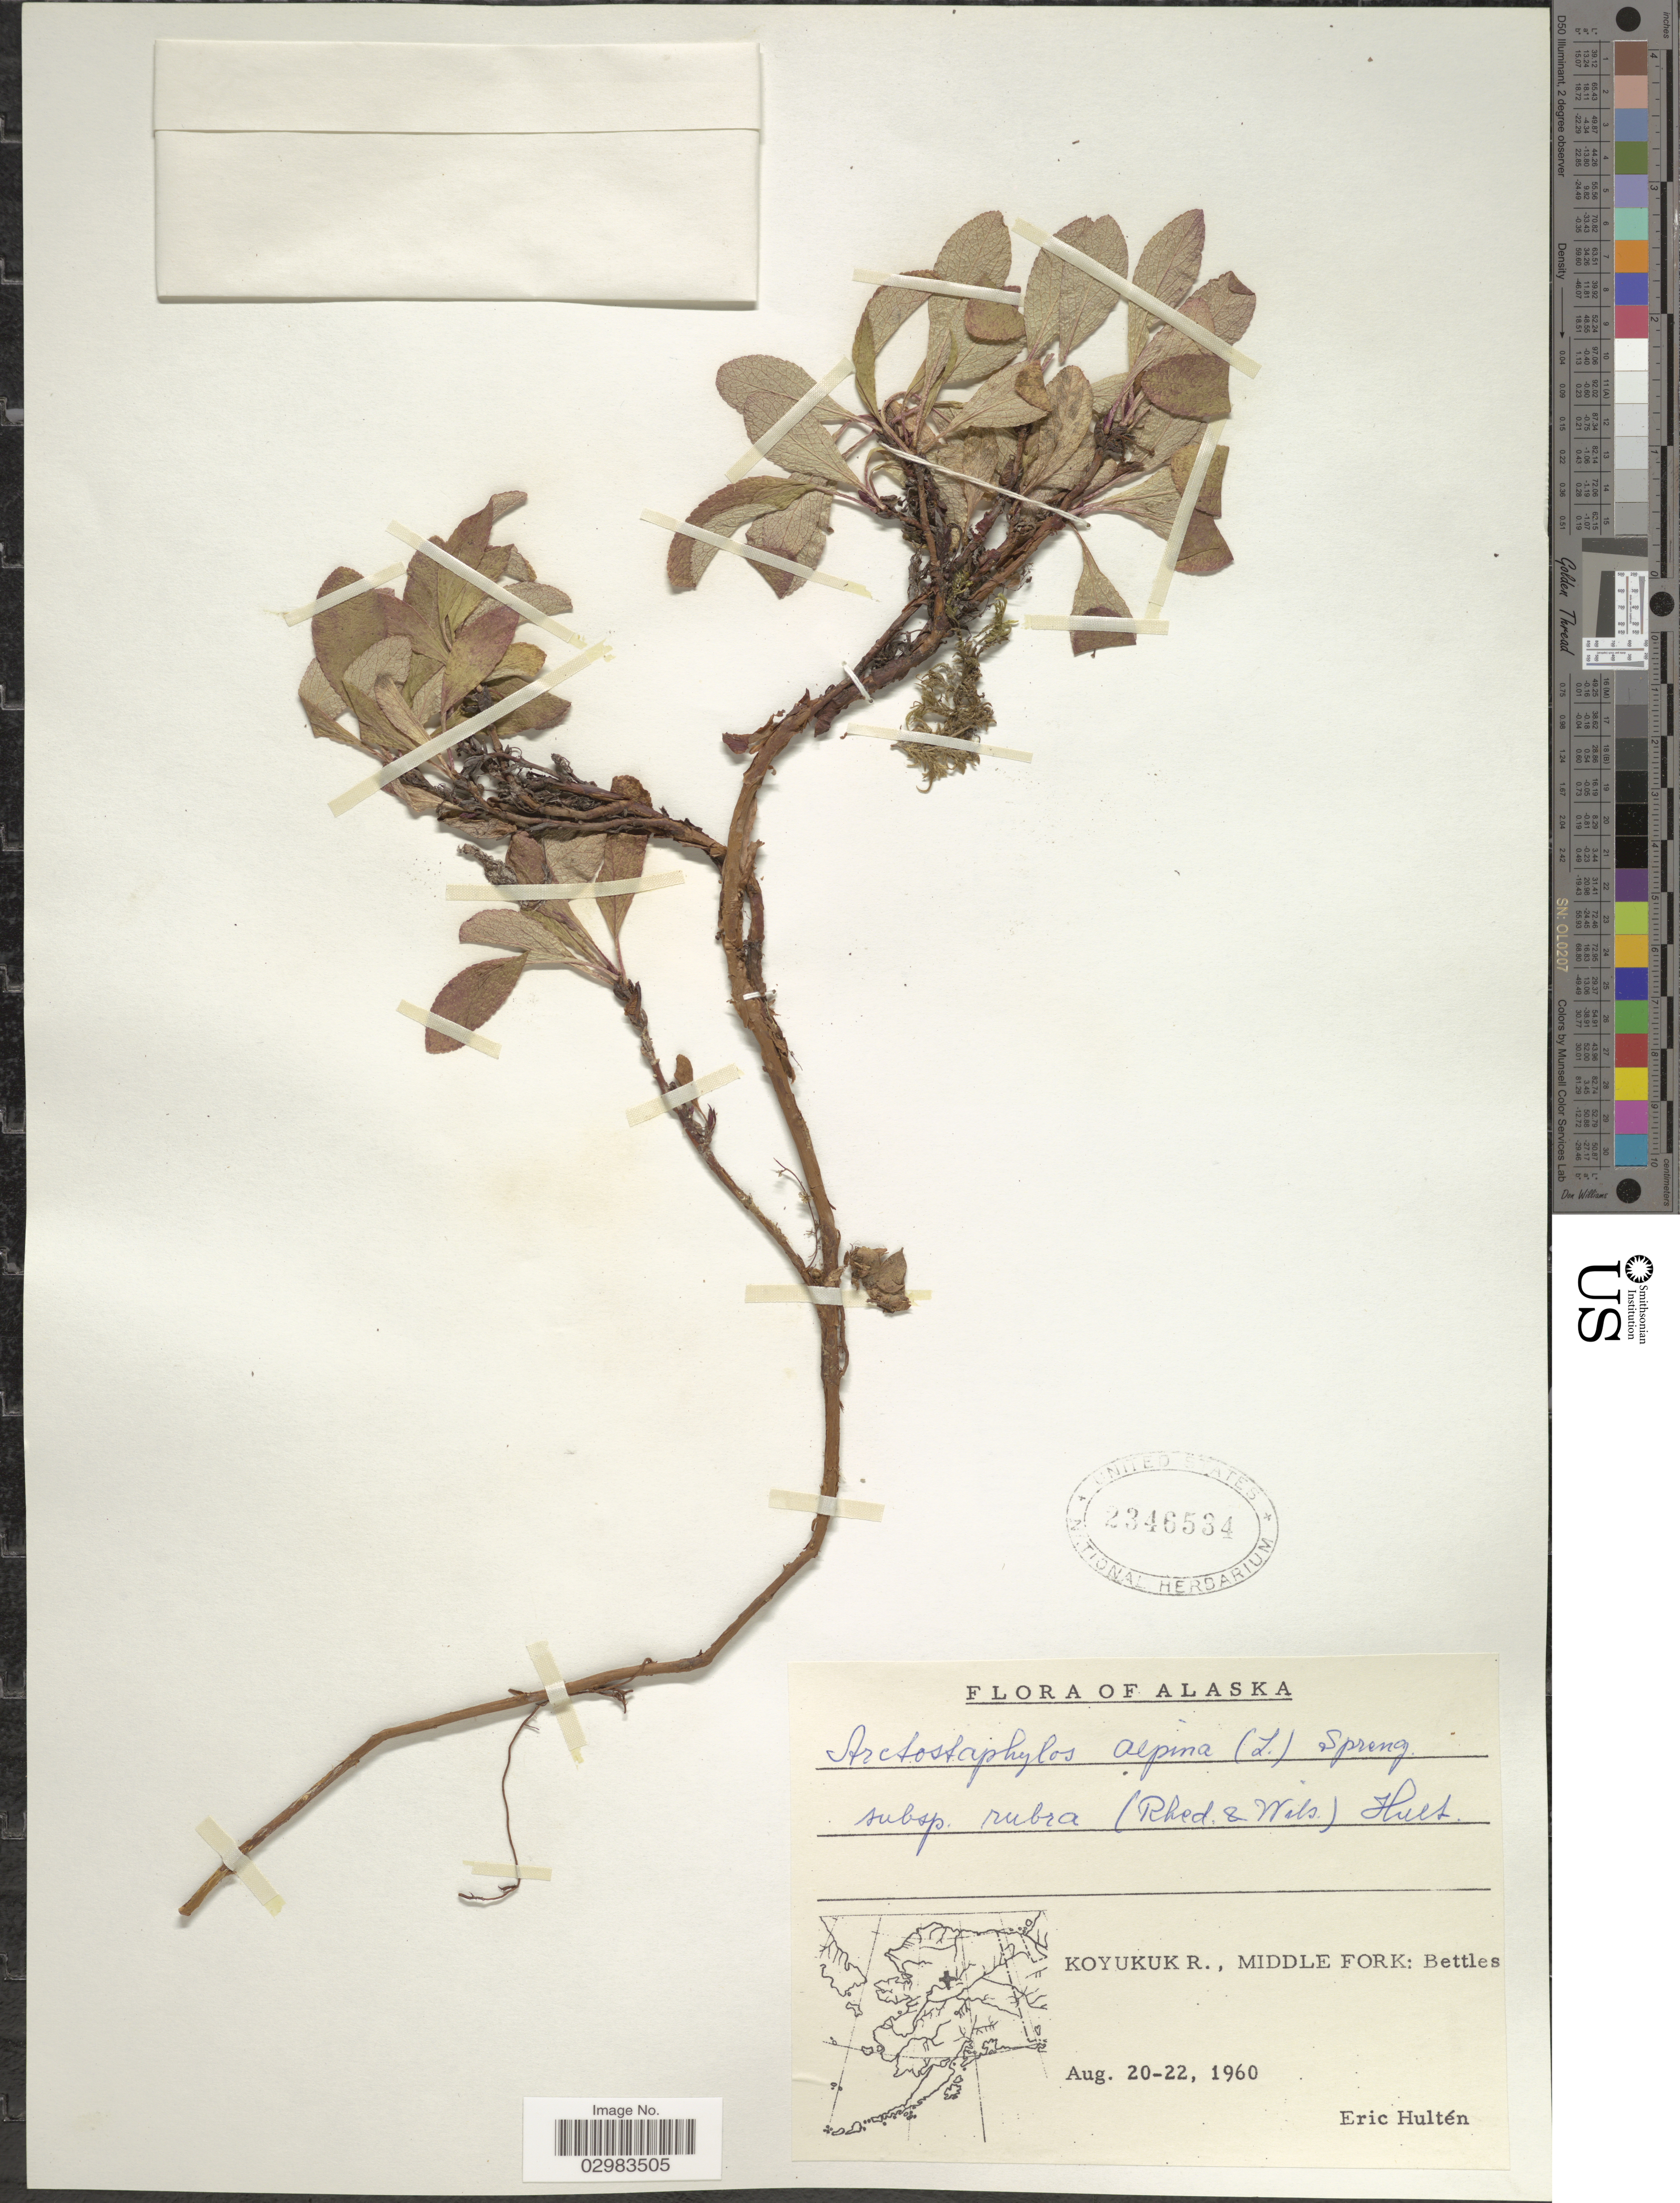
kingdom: Plantae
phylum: Tracheophyta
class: Magnoliopsida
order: Ericales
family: Ericaceae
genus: Arctostaphylos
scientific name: Arctostaphylos alpina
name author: (L.) Spreng.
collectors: E. G. Hultén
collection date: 1960-08-20/1960-08-22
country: United States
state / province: Alaska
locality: Koyukuk R., Middle Fork: Bettles.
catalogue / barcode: US 2346534